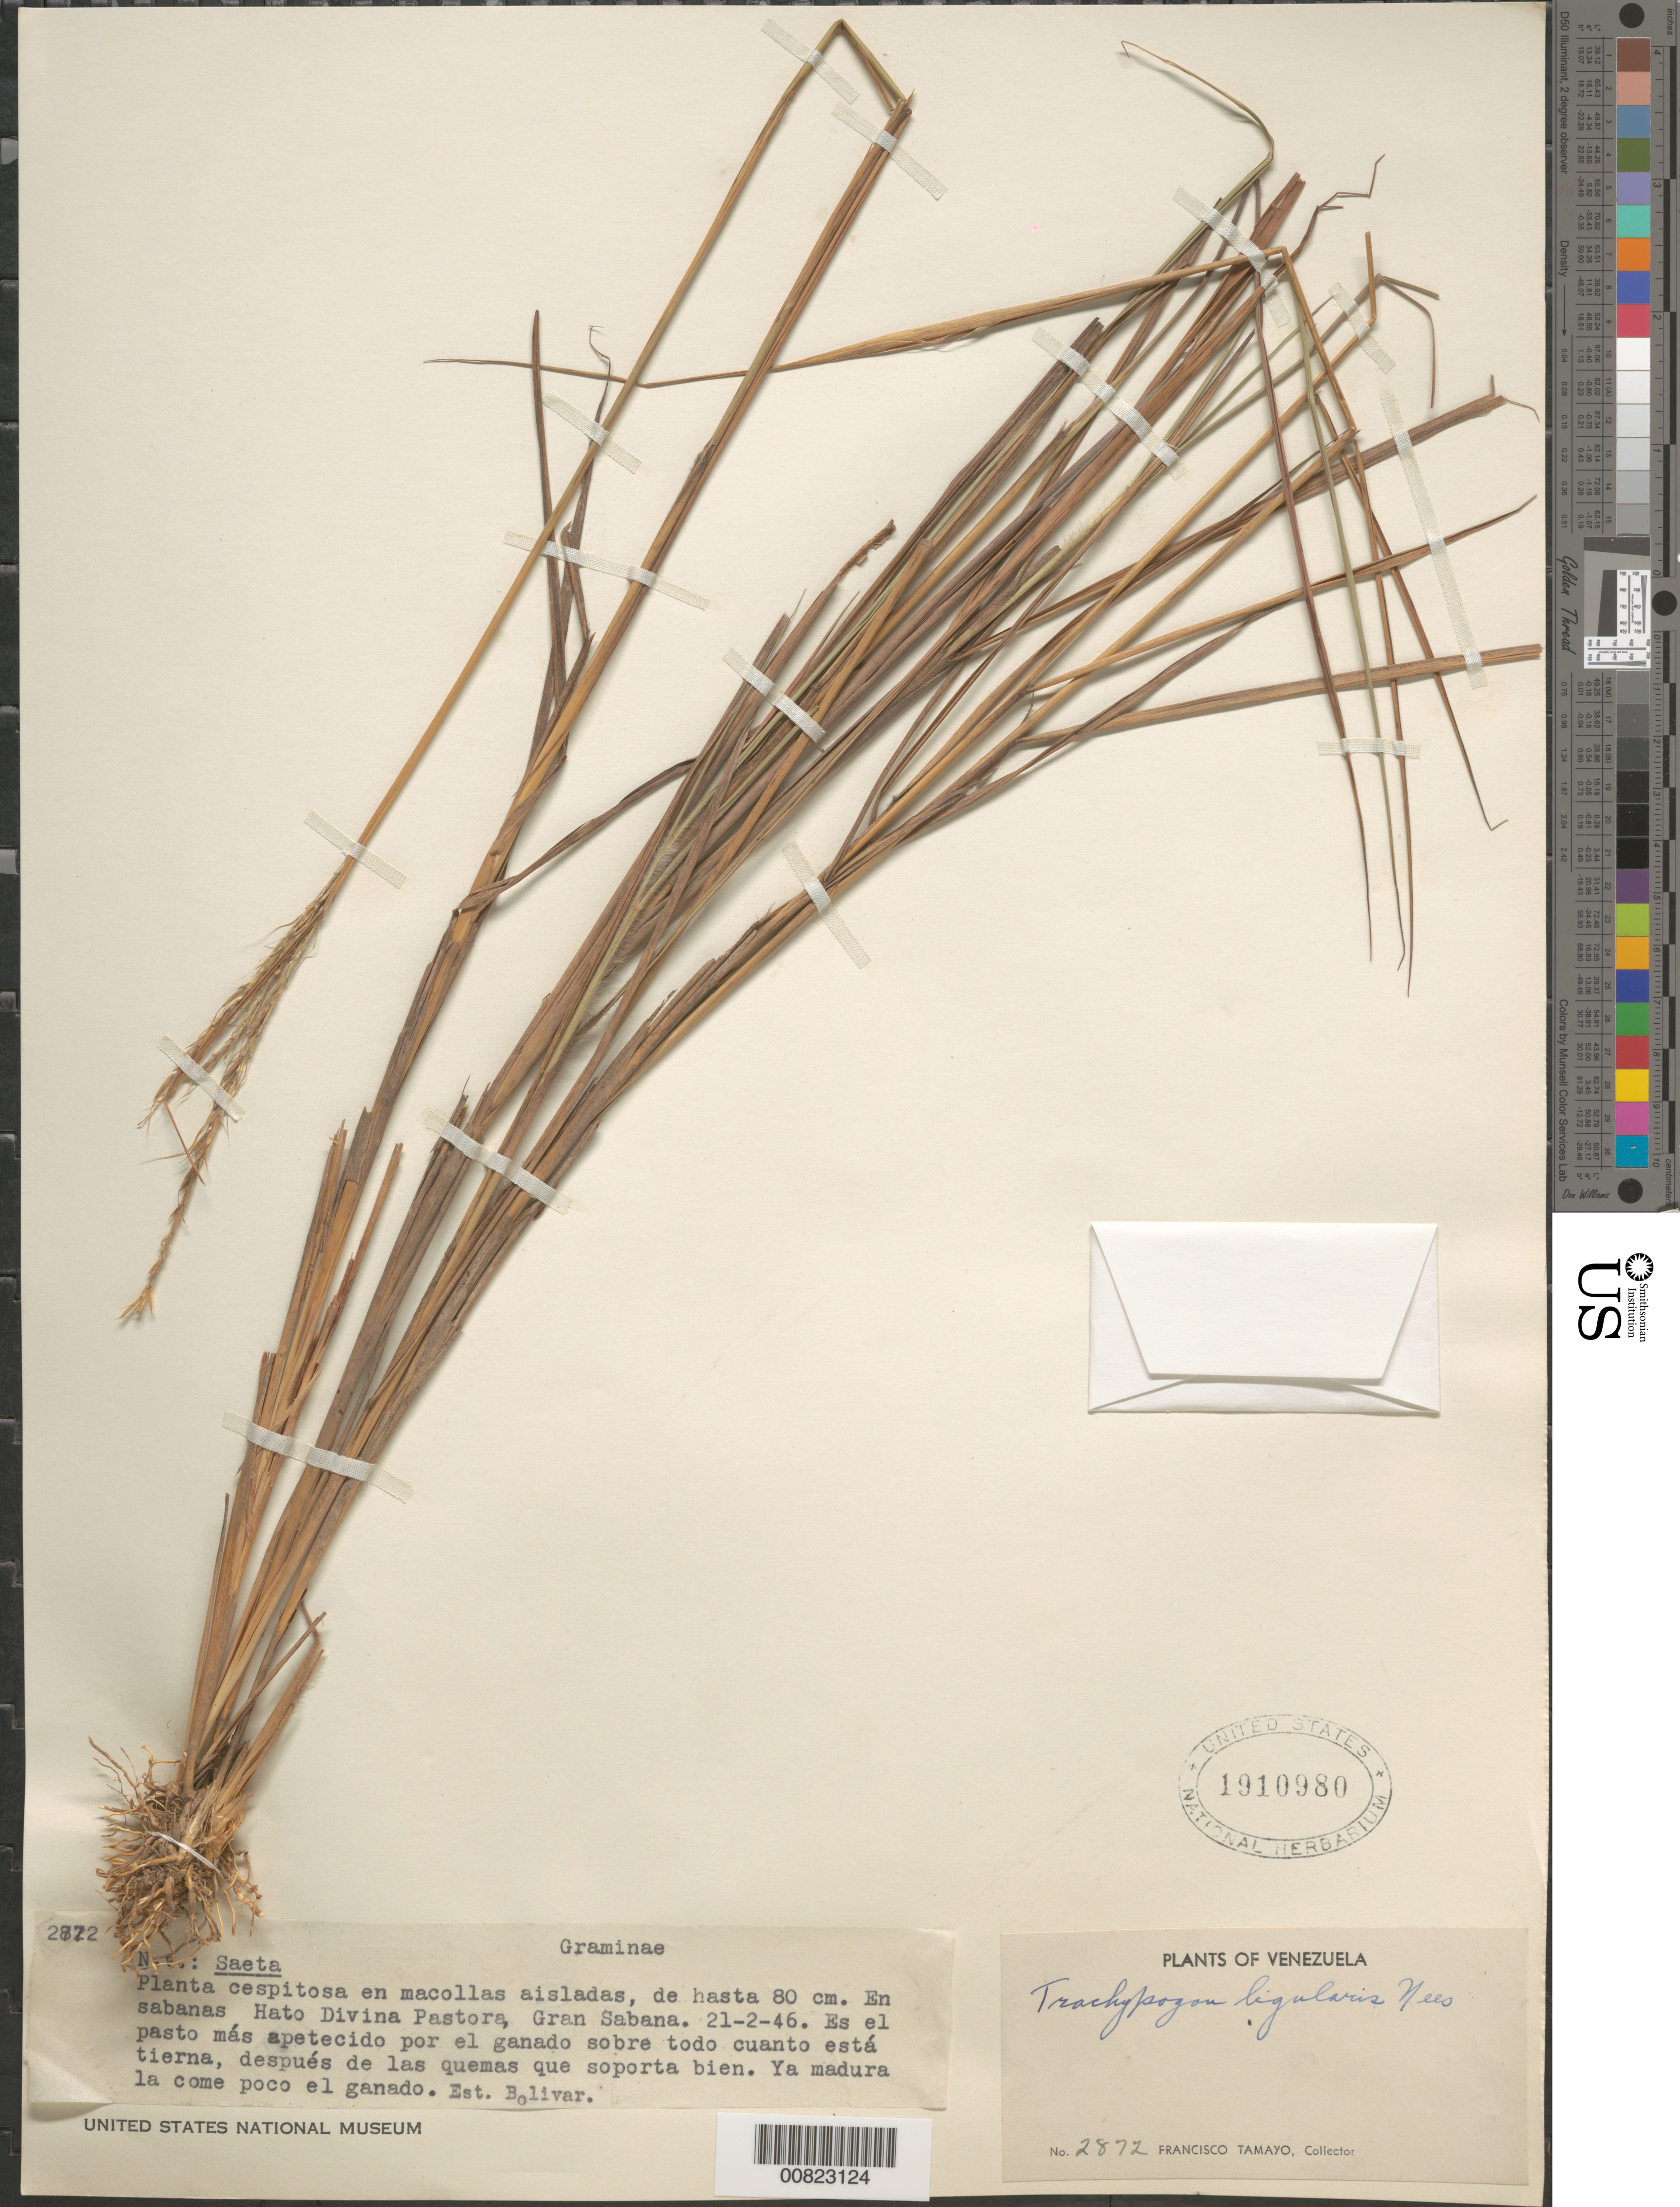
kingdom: Plantae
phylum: Tracheophyta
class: Liliopsida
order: Poales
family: Poaceae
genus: Trachypogon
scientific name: Trachypogon ligularis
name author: Nees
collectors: F. Tamayo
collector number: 2872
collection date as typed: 21-Feb-46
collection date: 1946-02-21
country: Venezuela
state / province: Bolívar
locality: Gran Sabana, Río Kukenán; Hato de La Divina Pastora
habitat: Sabanas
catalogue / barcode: US 1910980